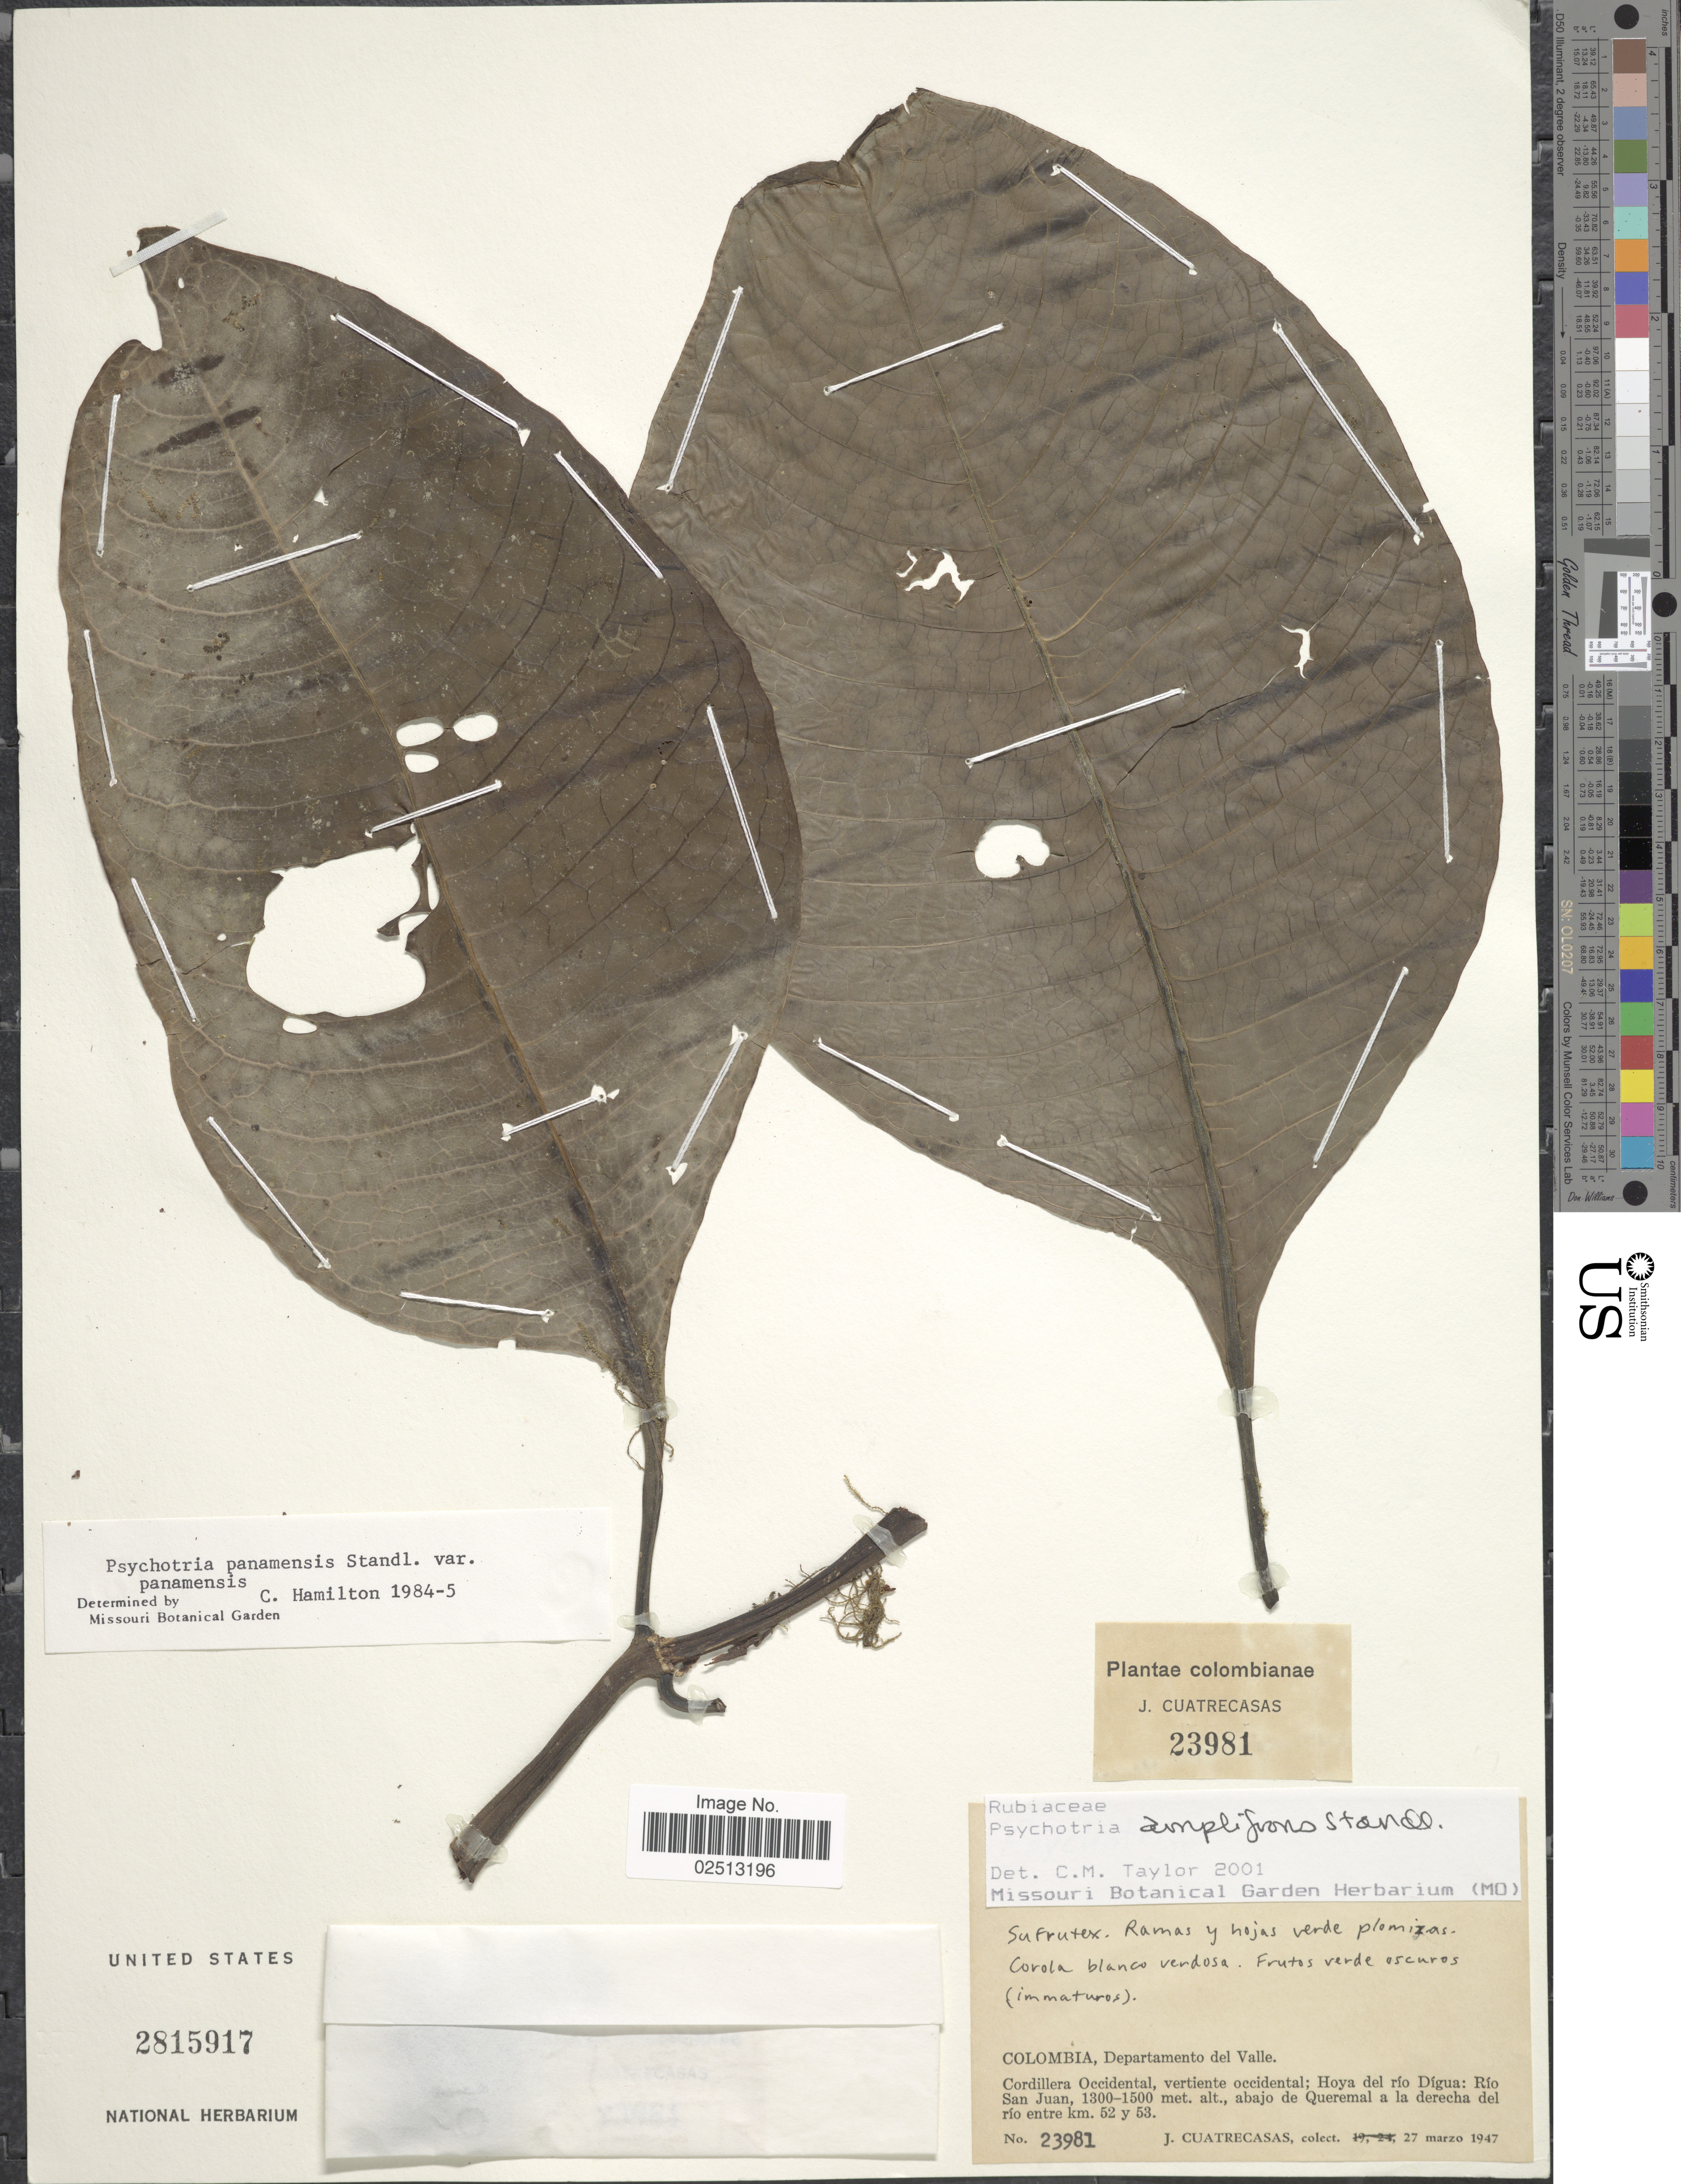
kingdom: Plantae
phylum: Tracheophyta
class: Magnoliopsida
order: Gentianales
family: Rubiaceae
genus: Psychotria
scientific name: Psychotria amplifrons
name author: Standl.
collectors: J. Cuatrecasas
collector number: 23981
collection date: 1947-03-27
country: Colombia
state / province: Valle del Cauca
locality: Colombia, Departamentod del Valle. Cordillera Occidental, vertiente occidental: hoya del rio Digua: Rio San Juan. Abajo de Queremal a la derecha del rio entre km 52 y 53.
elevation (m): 1300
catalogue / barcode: US 2815917